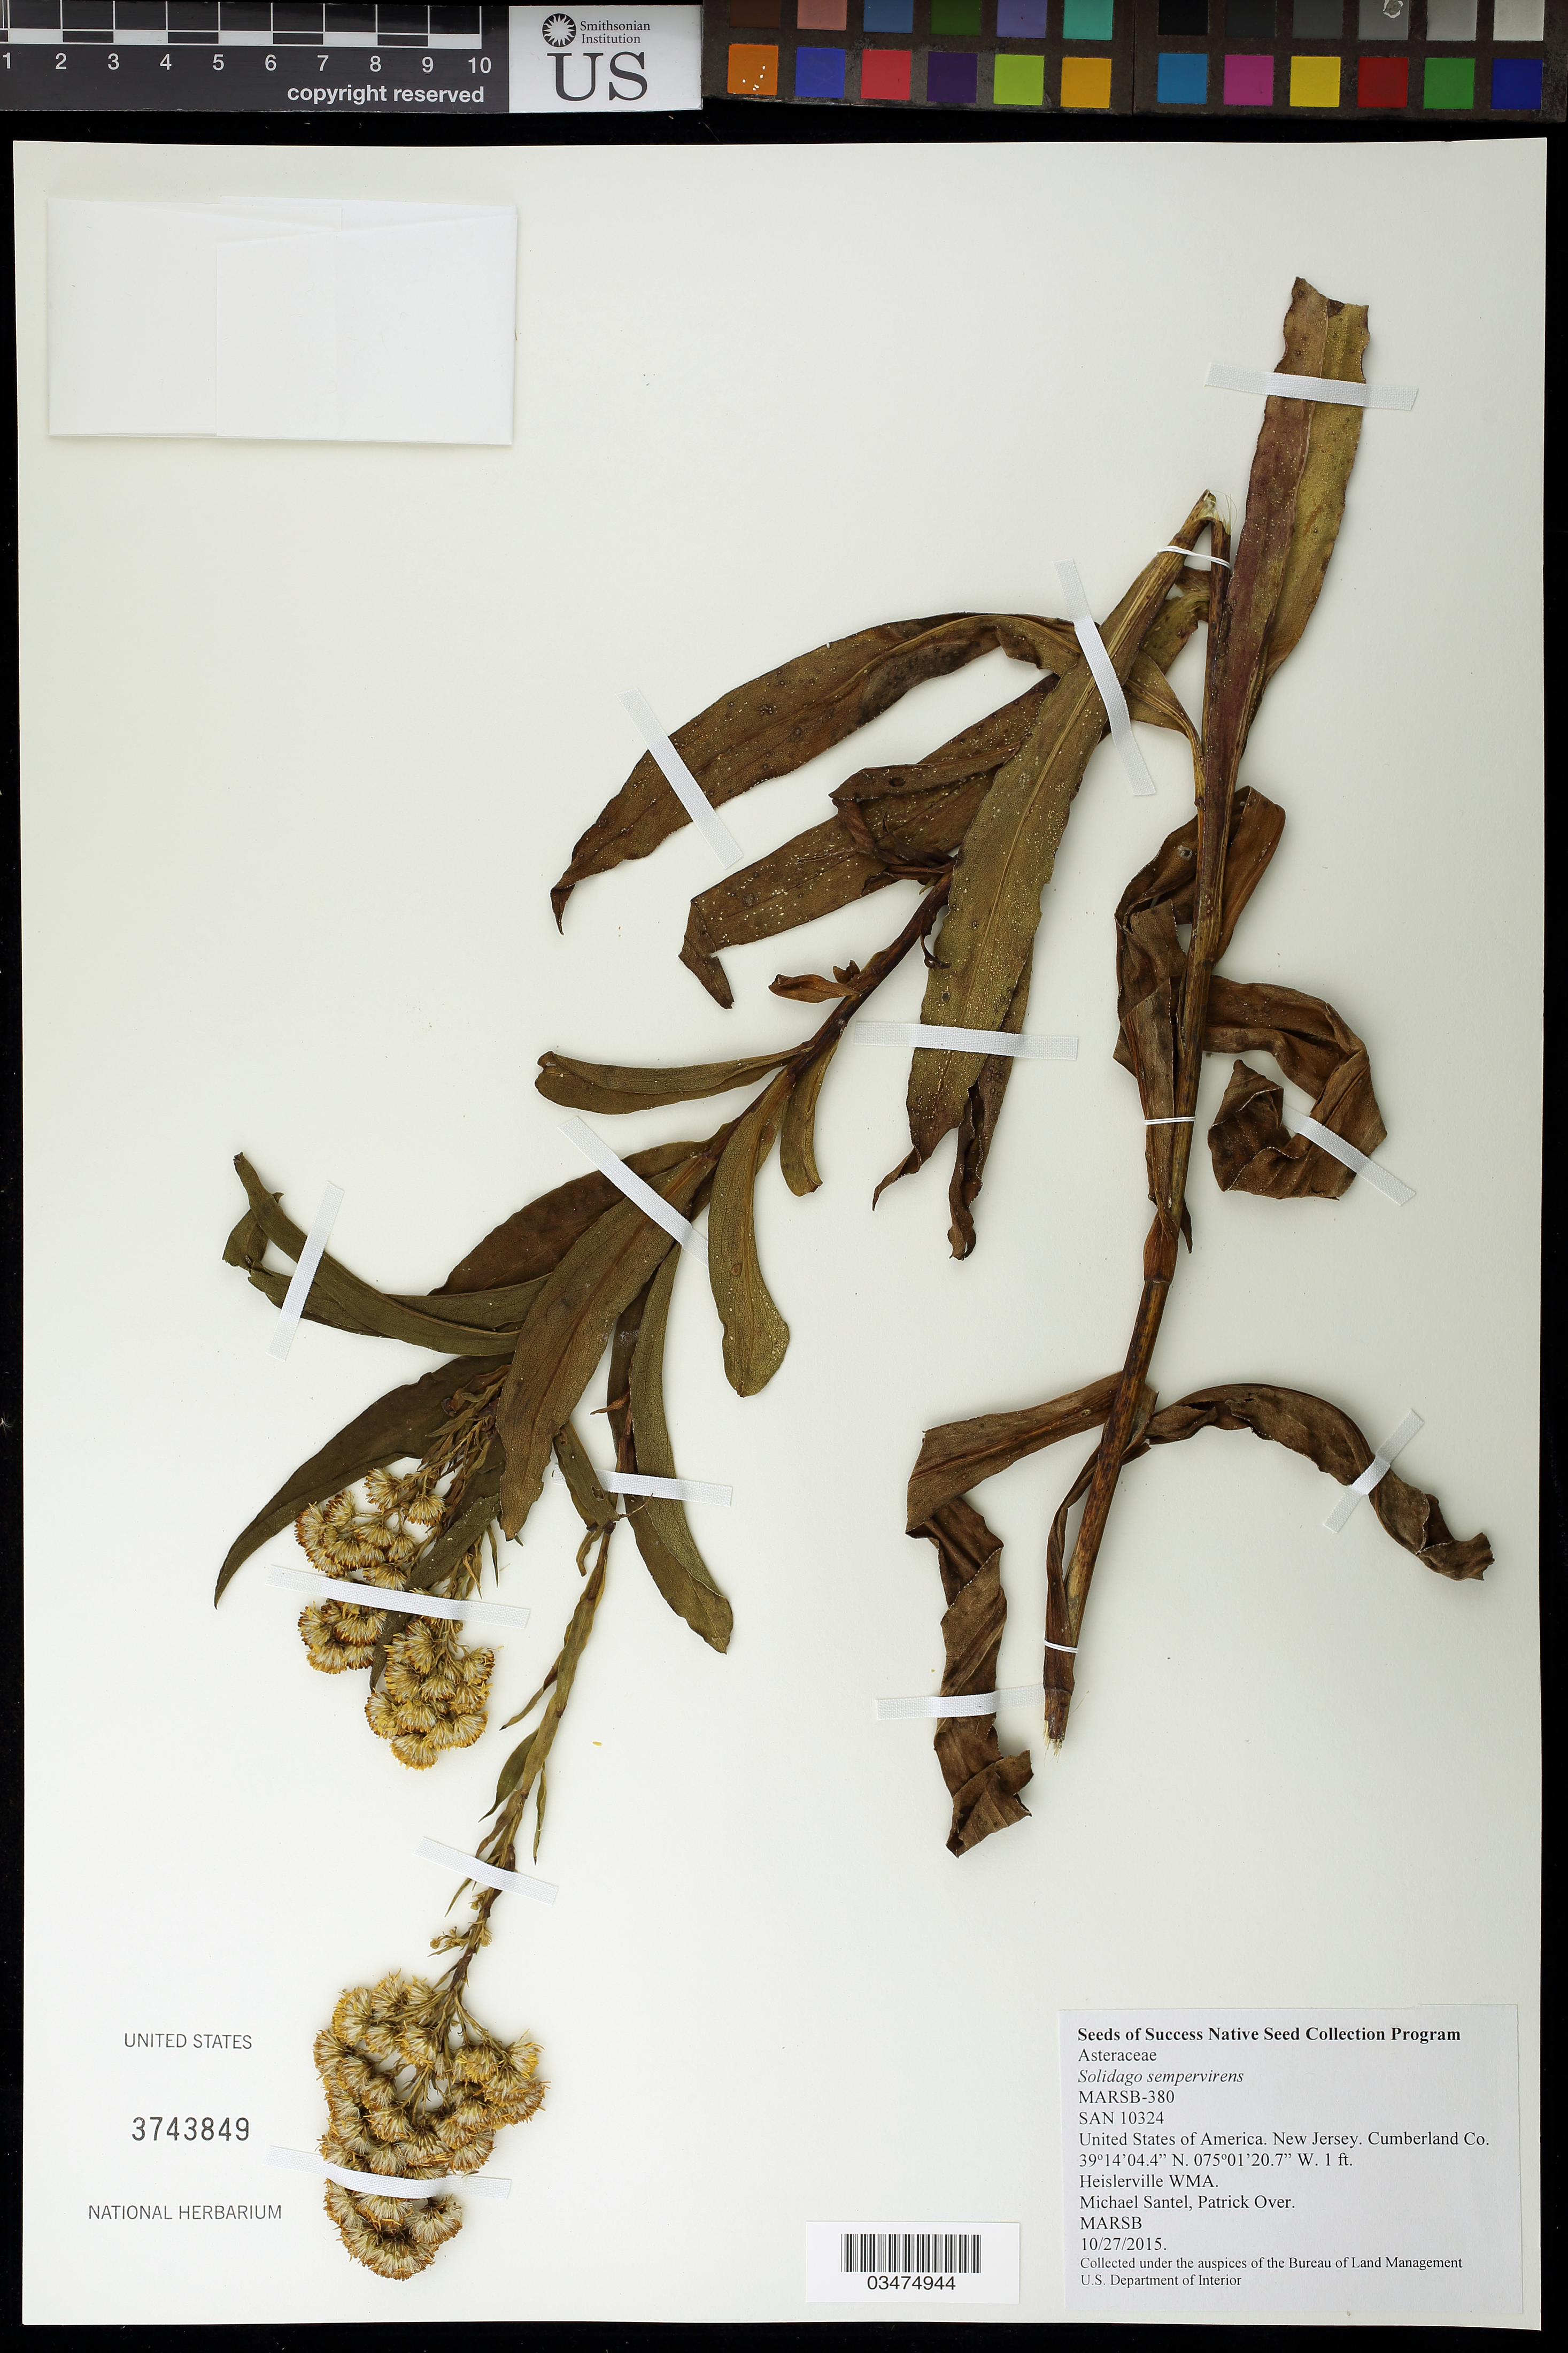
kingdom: Plantae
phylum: Tracheophyta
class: Magnoliopsida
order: Asterales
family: Asteraceae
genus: Solidago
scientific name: Solidago sempervirens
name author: L.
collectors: M. Santel & P. Over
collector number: MARSB-380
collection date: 2015-10-27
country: United States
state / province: New Jersey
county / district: Cumberland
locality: Heislerville Wildlife Management Area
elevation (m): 0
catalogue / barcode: US 3743849